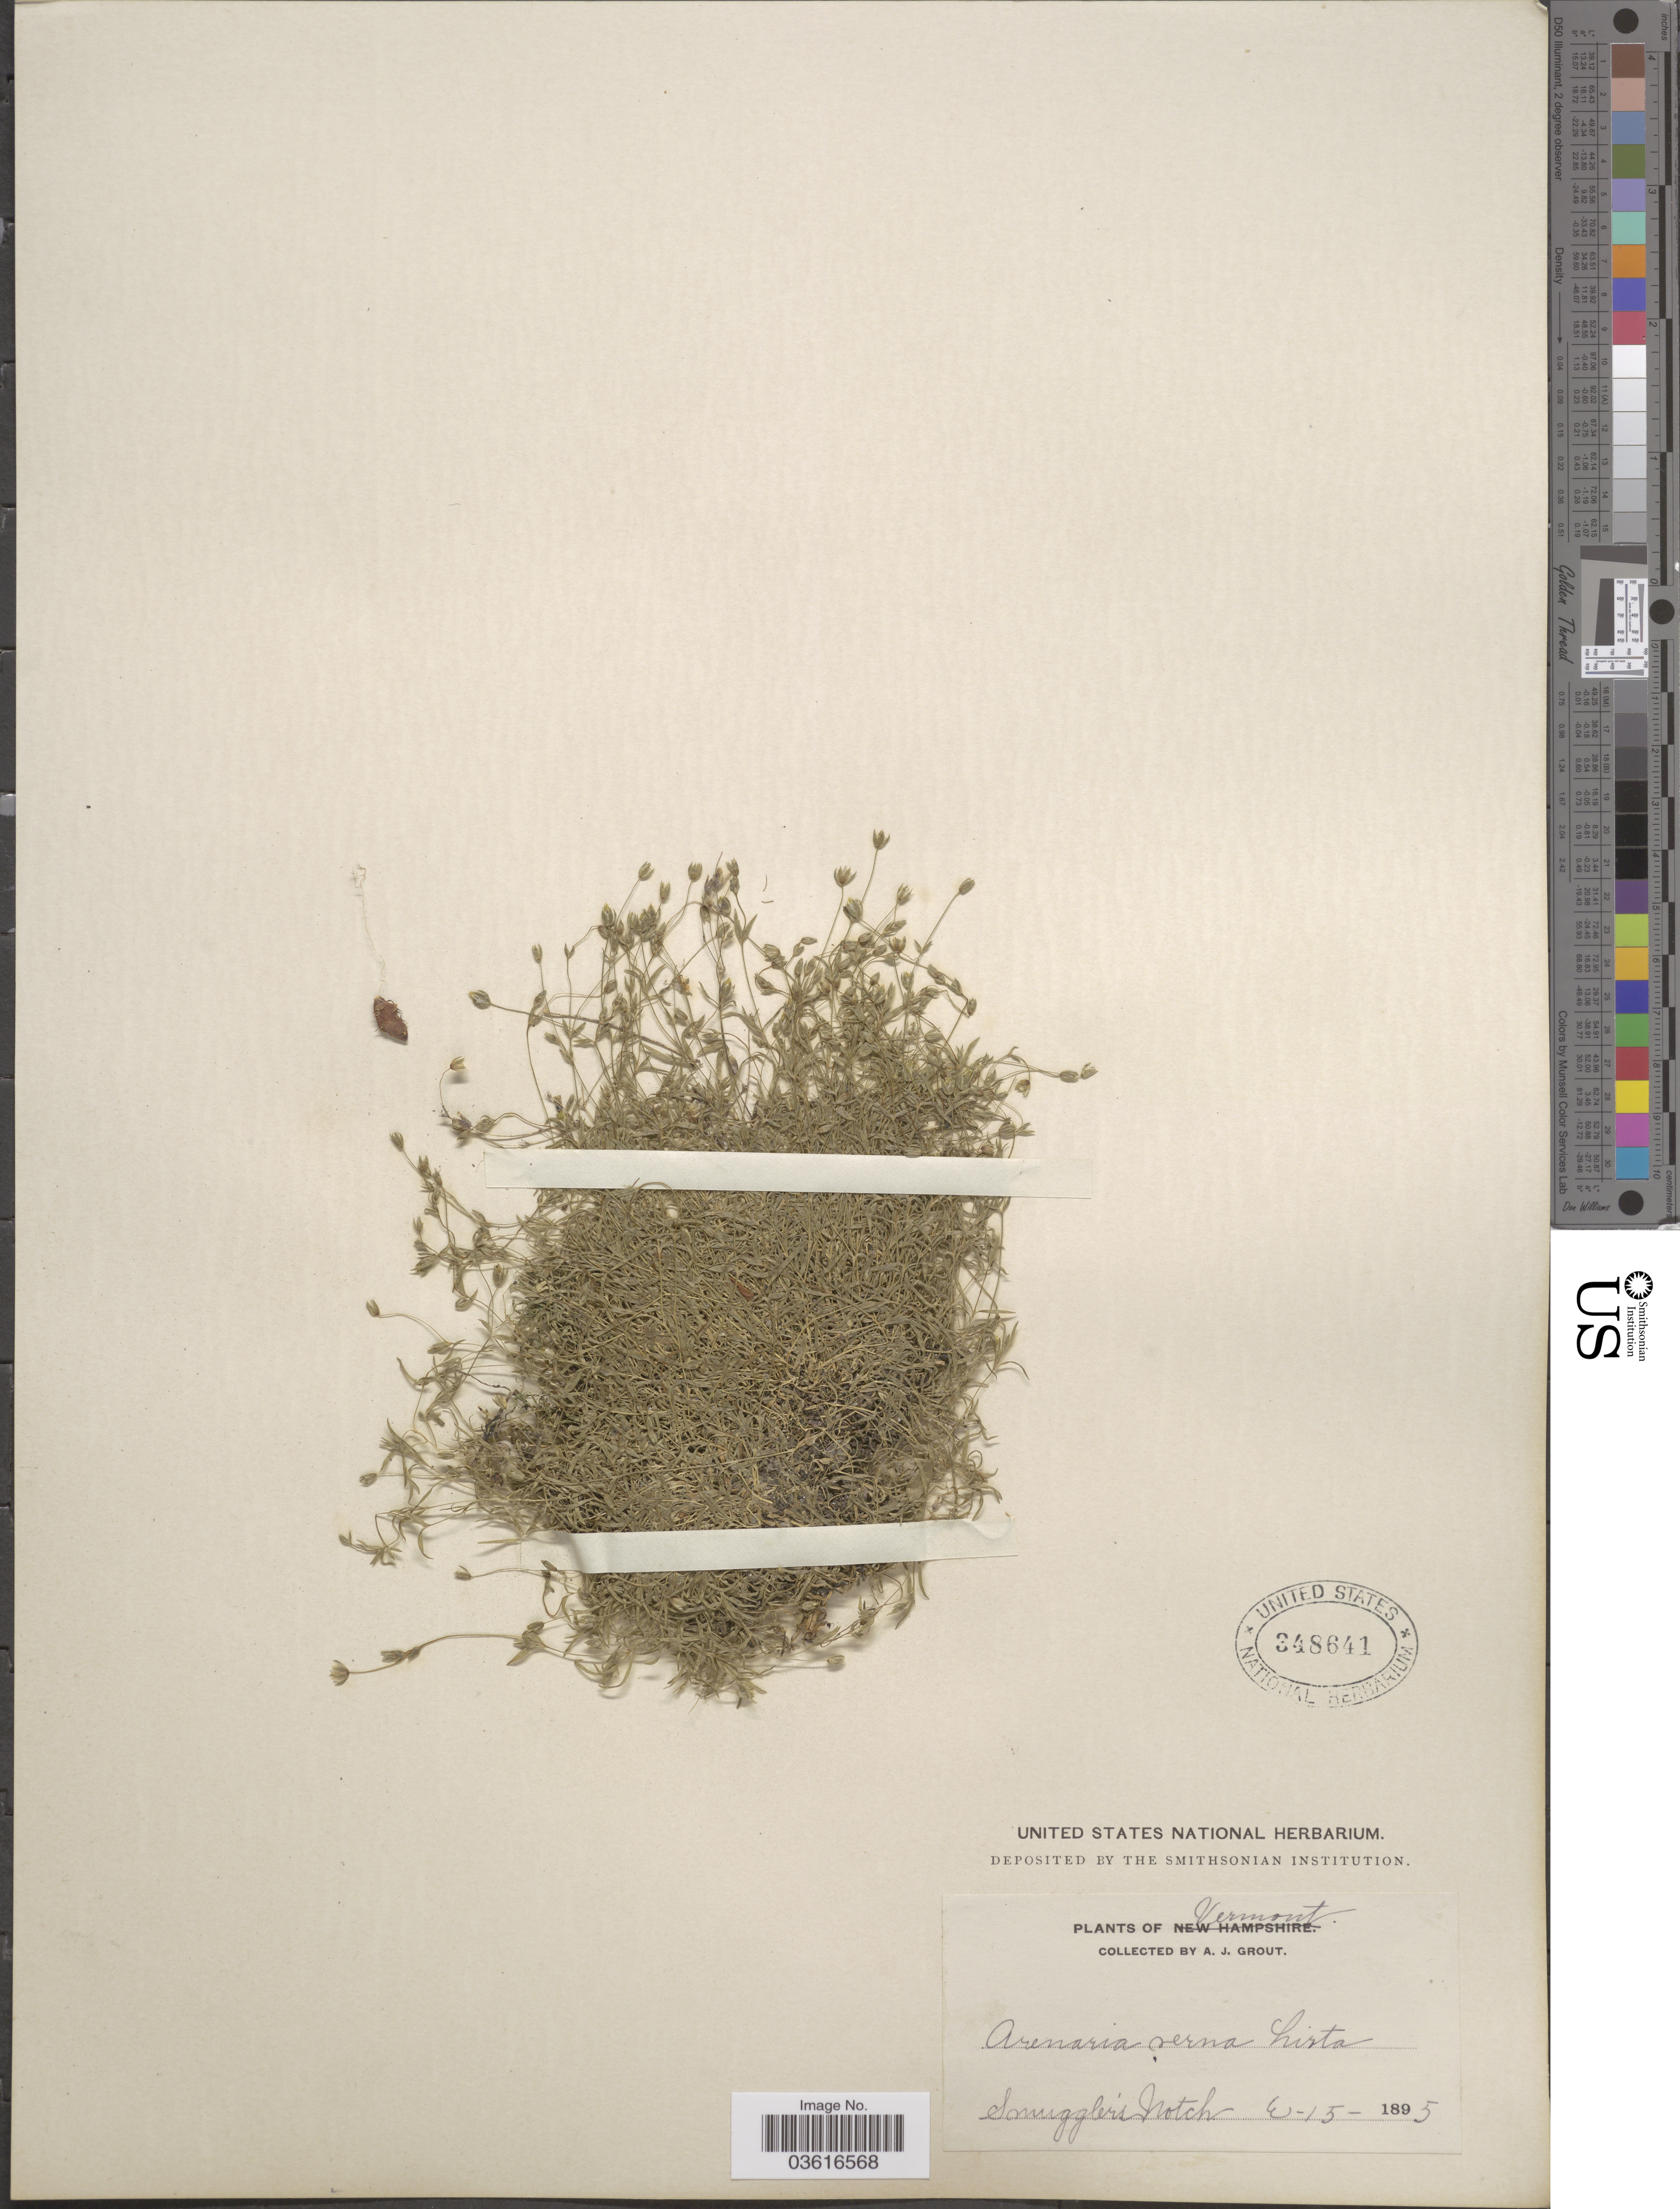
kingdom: Plantae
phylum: Tracheophyta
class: Magnoliopsida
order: Caryophyllales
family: Caryophyllaceae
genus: Minuartia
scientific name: Minuartia propinqua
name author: (Richardson) House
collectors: A. J. Grout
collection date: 1895-02-15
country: United States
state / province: Vermont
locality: Smuggler's Notch.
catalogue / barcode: US 348641